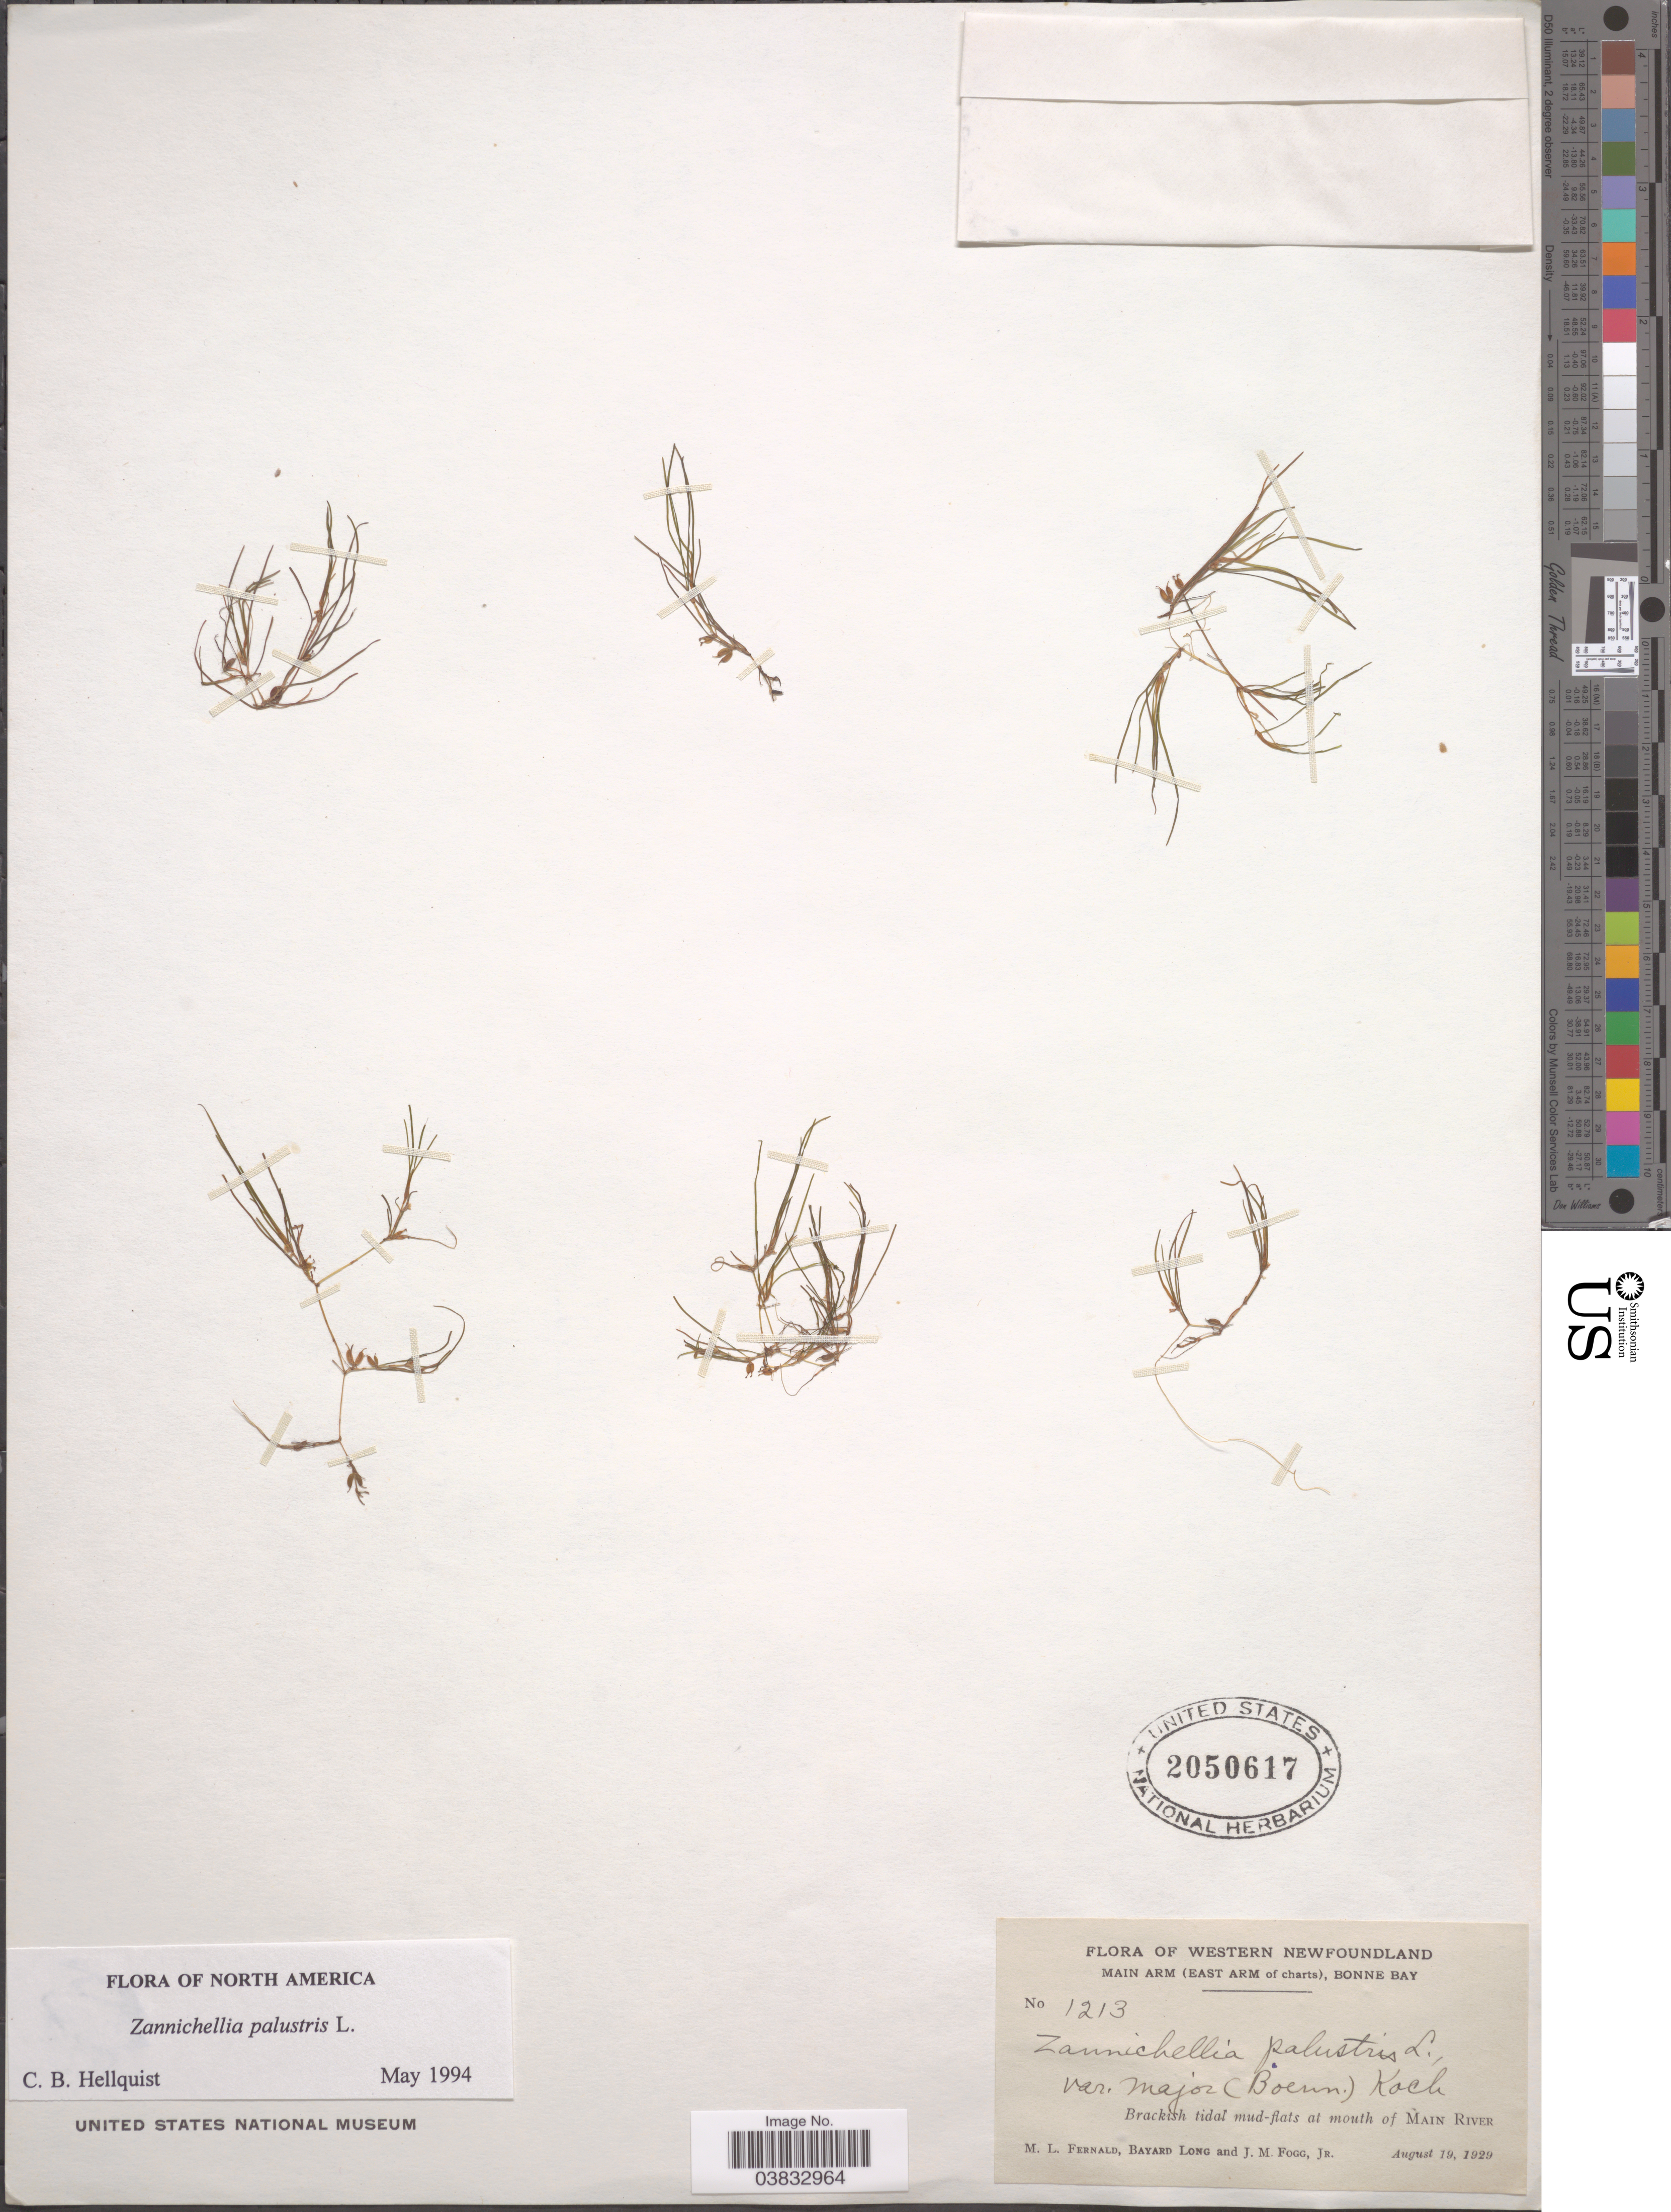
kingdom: Plantae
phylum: Tracheophyta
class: Liliopsida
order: Alismatales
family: Potamogetonaceae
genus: Zannichellia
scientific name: Zannichellia palustris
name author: L.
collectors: M. L. Fernald, B. Long & J. Fogg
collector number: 1213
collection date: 1929-08-19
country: Canada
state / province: Newfoundland and Labrador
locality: Western Newfoundland. Main Arm (East Arm of charts), Bonne Bay. Brakish tidal mud-flats at mouth of Main River.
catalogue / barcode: US 2050617